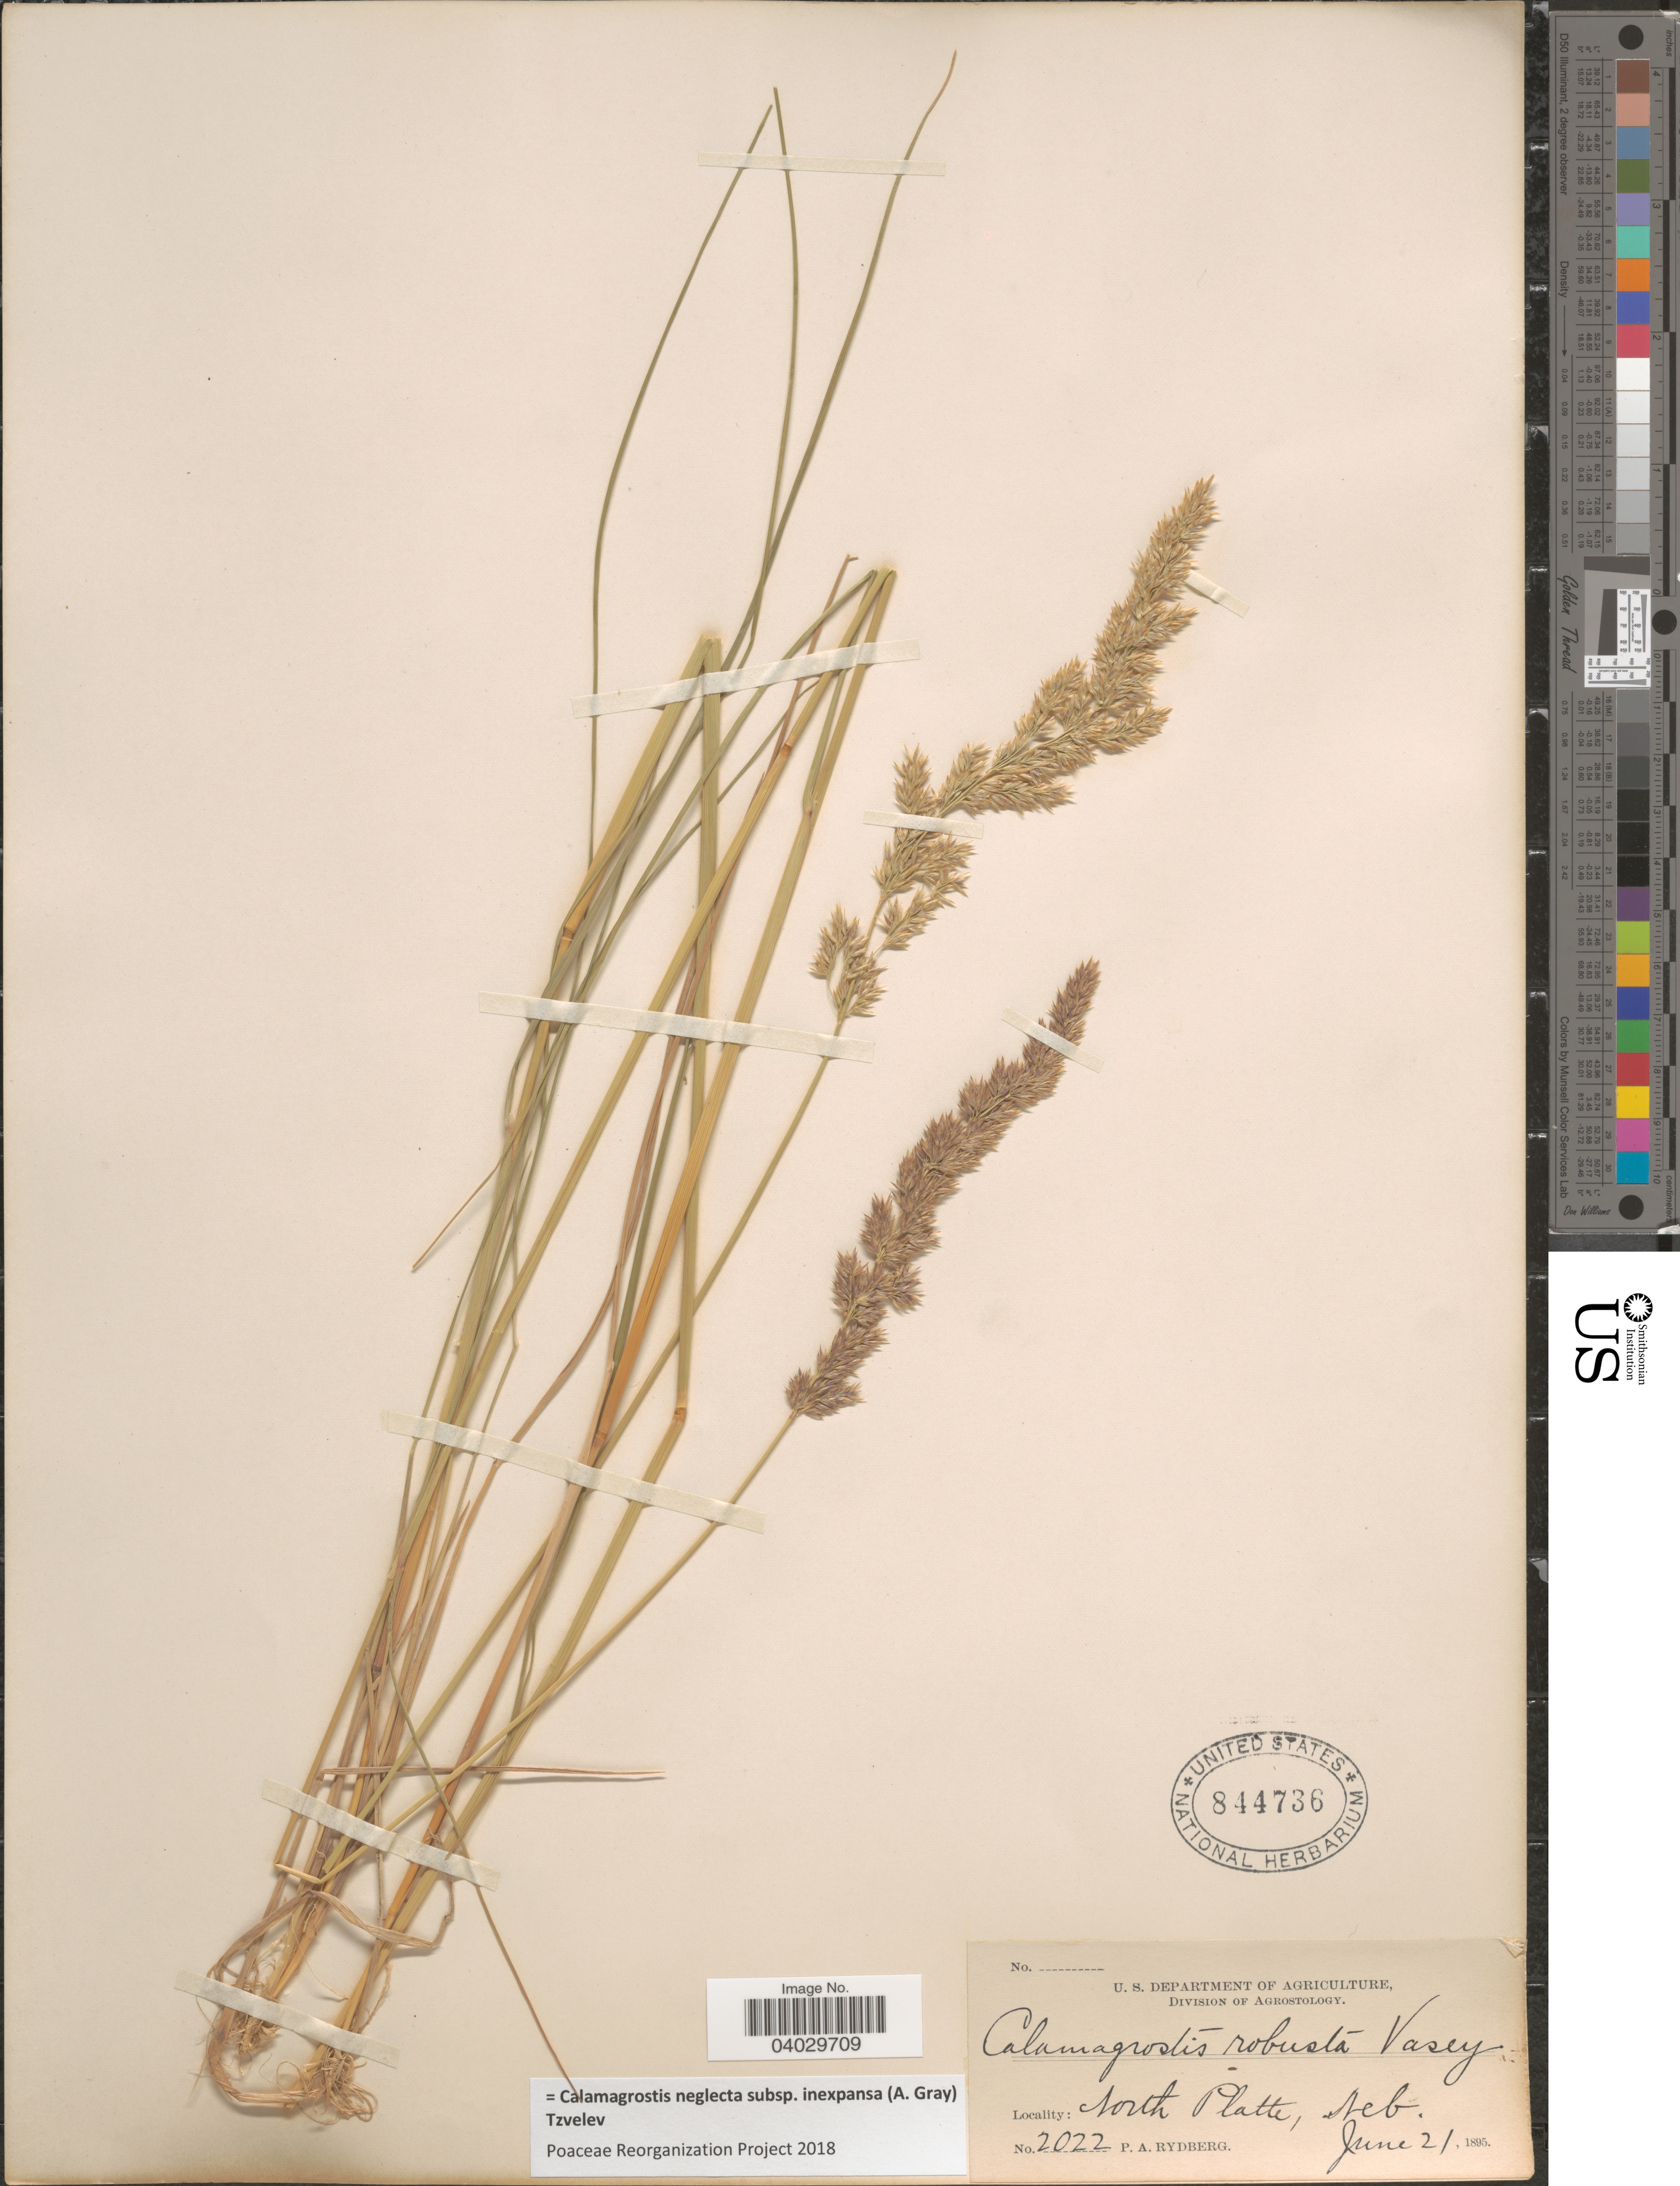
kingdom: Plantae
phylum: Tracheophyta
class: Liliopsida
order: Poales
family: Poaceae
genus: Calamagrostis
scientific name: Calamagrostis neglecta subsp. inexpansa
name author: (A. Gray) Tzvelev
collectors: P. A. Rydberg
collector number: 2022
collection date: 1895-06-21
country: United States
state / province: Nebraska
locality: North Platte.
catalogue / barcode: US 844736